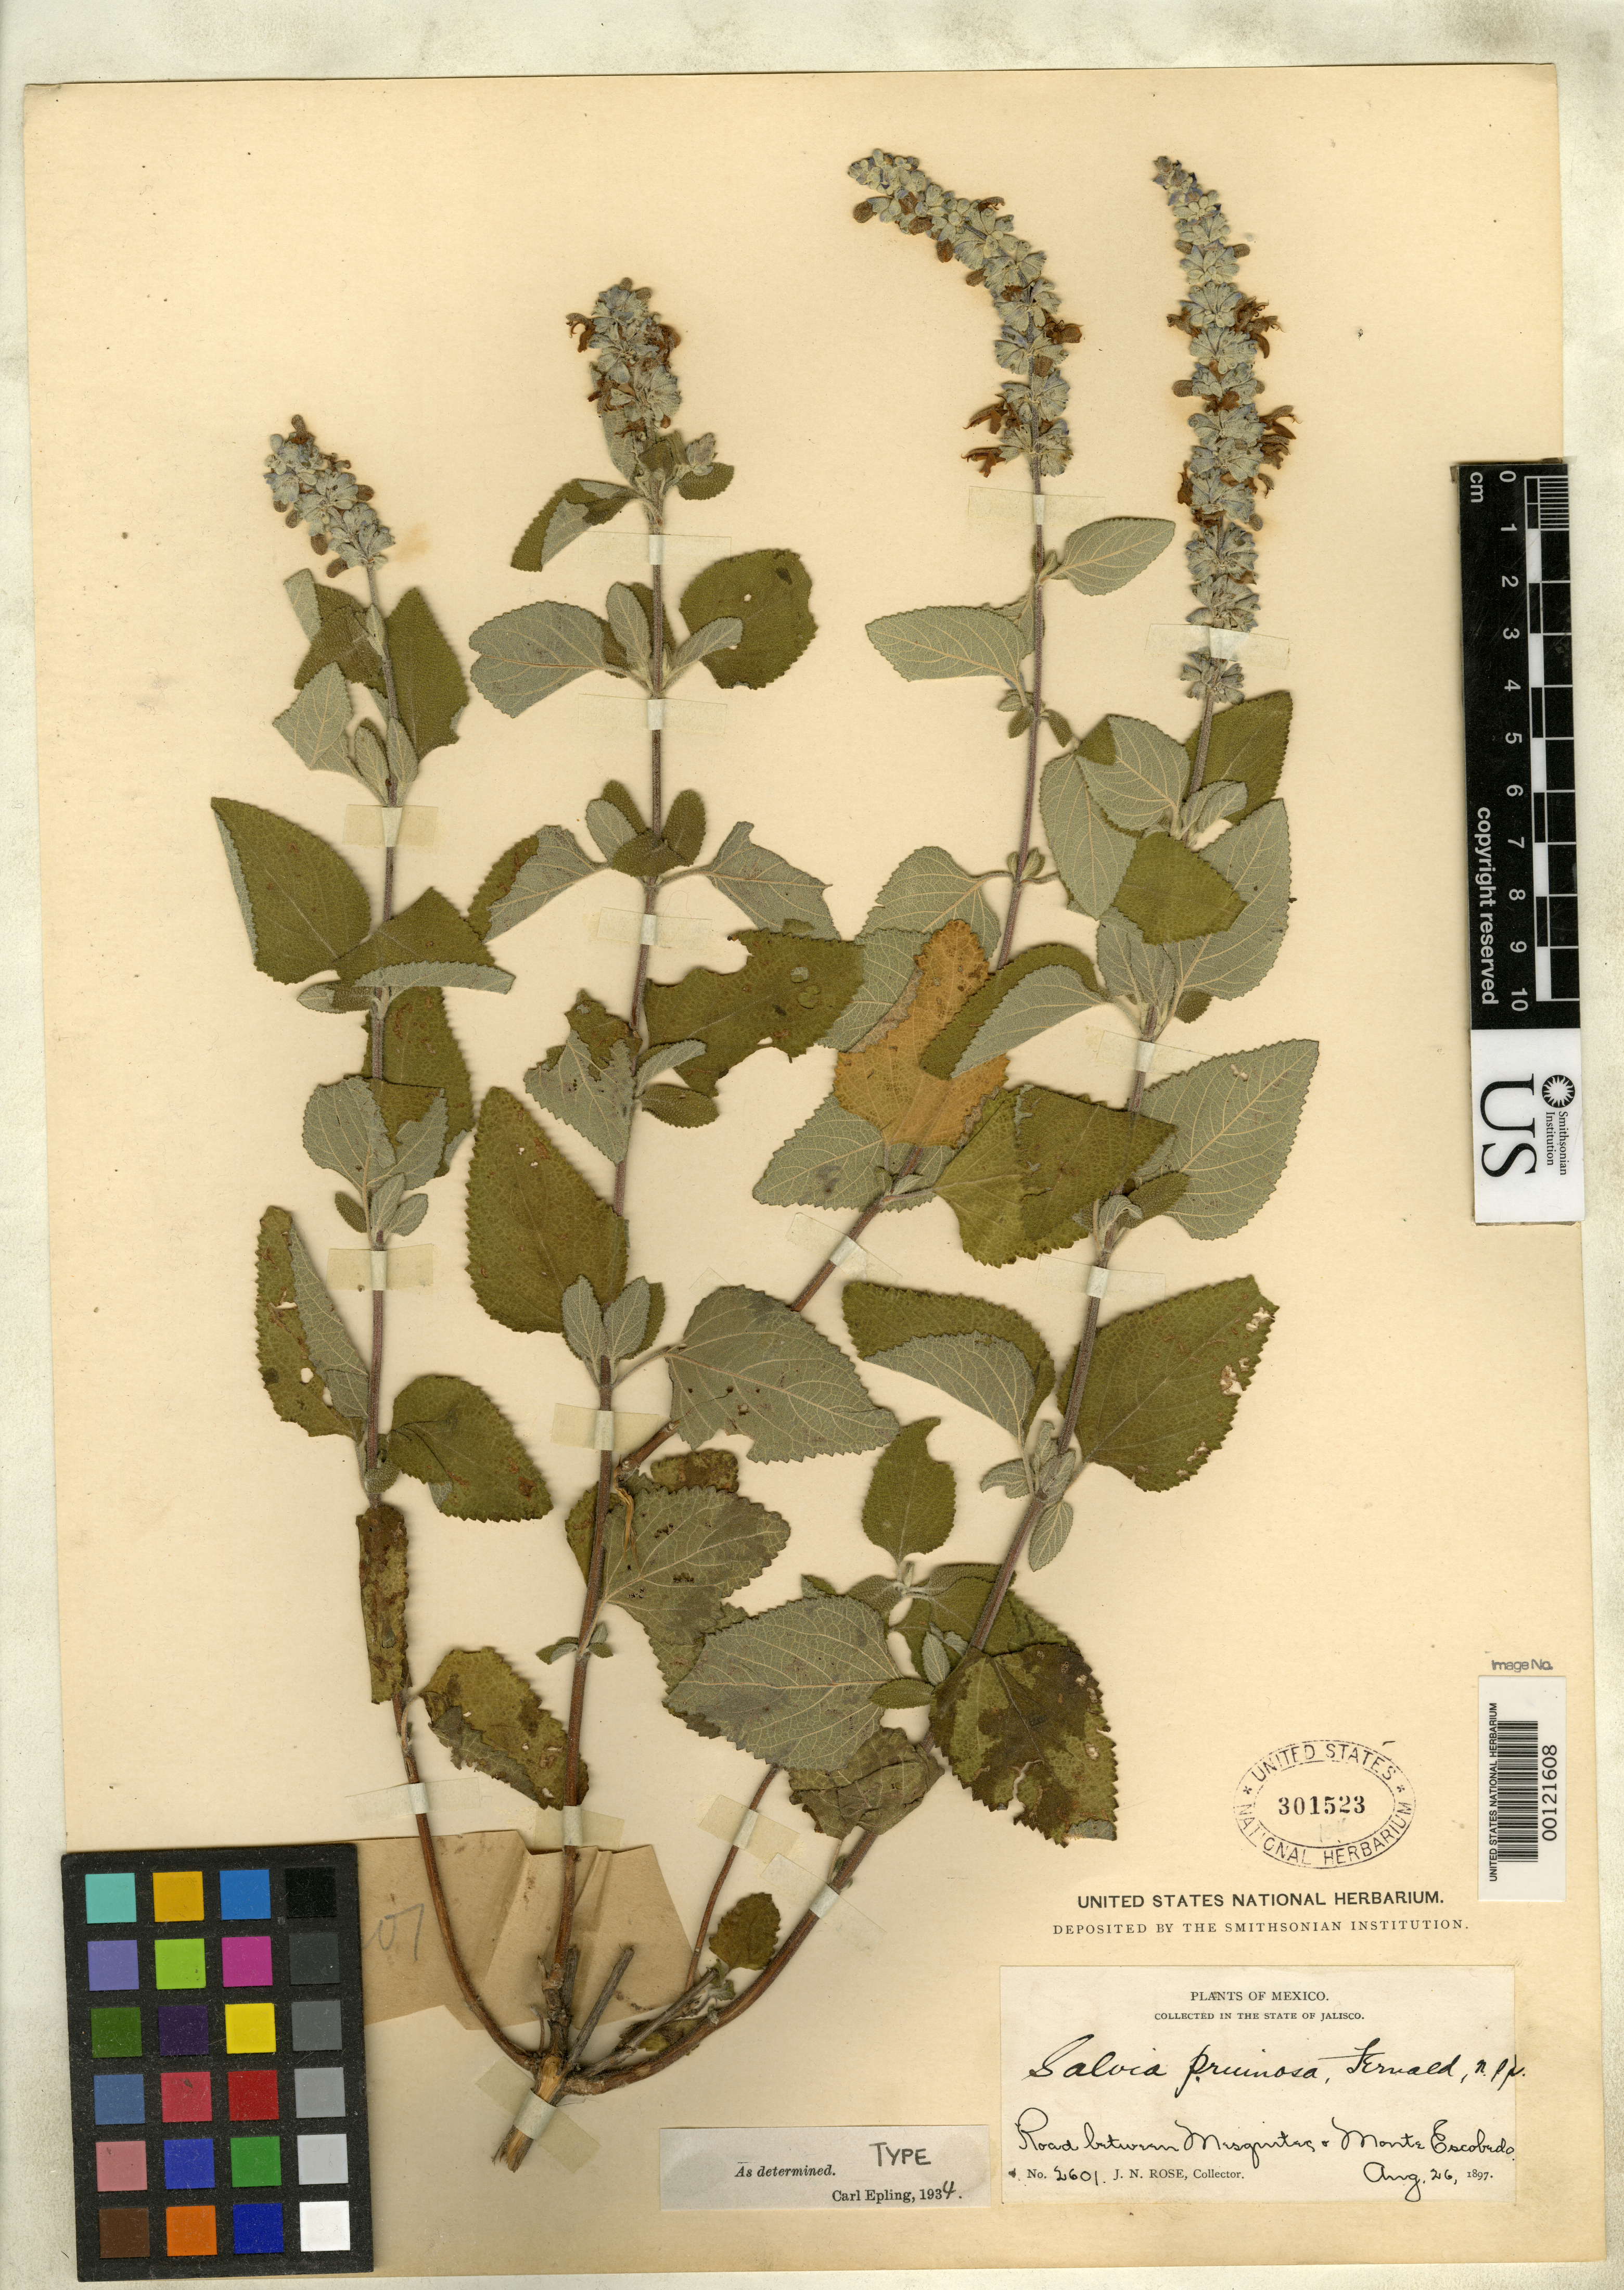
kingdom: Plantae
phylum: Tracheophyta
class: Magnoliopsida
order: Lamiales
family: Lamiaceae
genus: Salvia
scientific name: Salvia pruinosa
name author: Fernald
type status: Isotype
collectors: J. N. Rose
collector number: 2601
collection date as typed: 26 Aug 1897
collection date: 1897-08-26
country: Mexico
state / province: Jalisco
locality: Road between Mesquitec & Monte Escobedo.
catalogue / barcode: US 301523